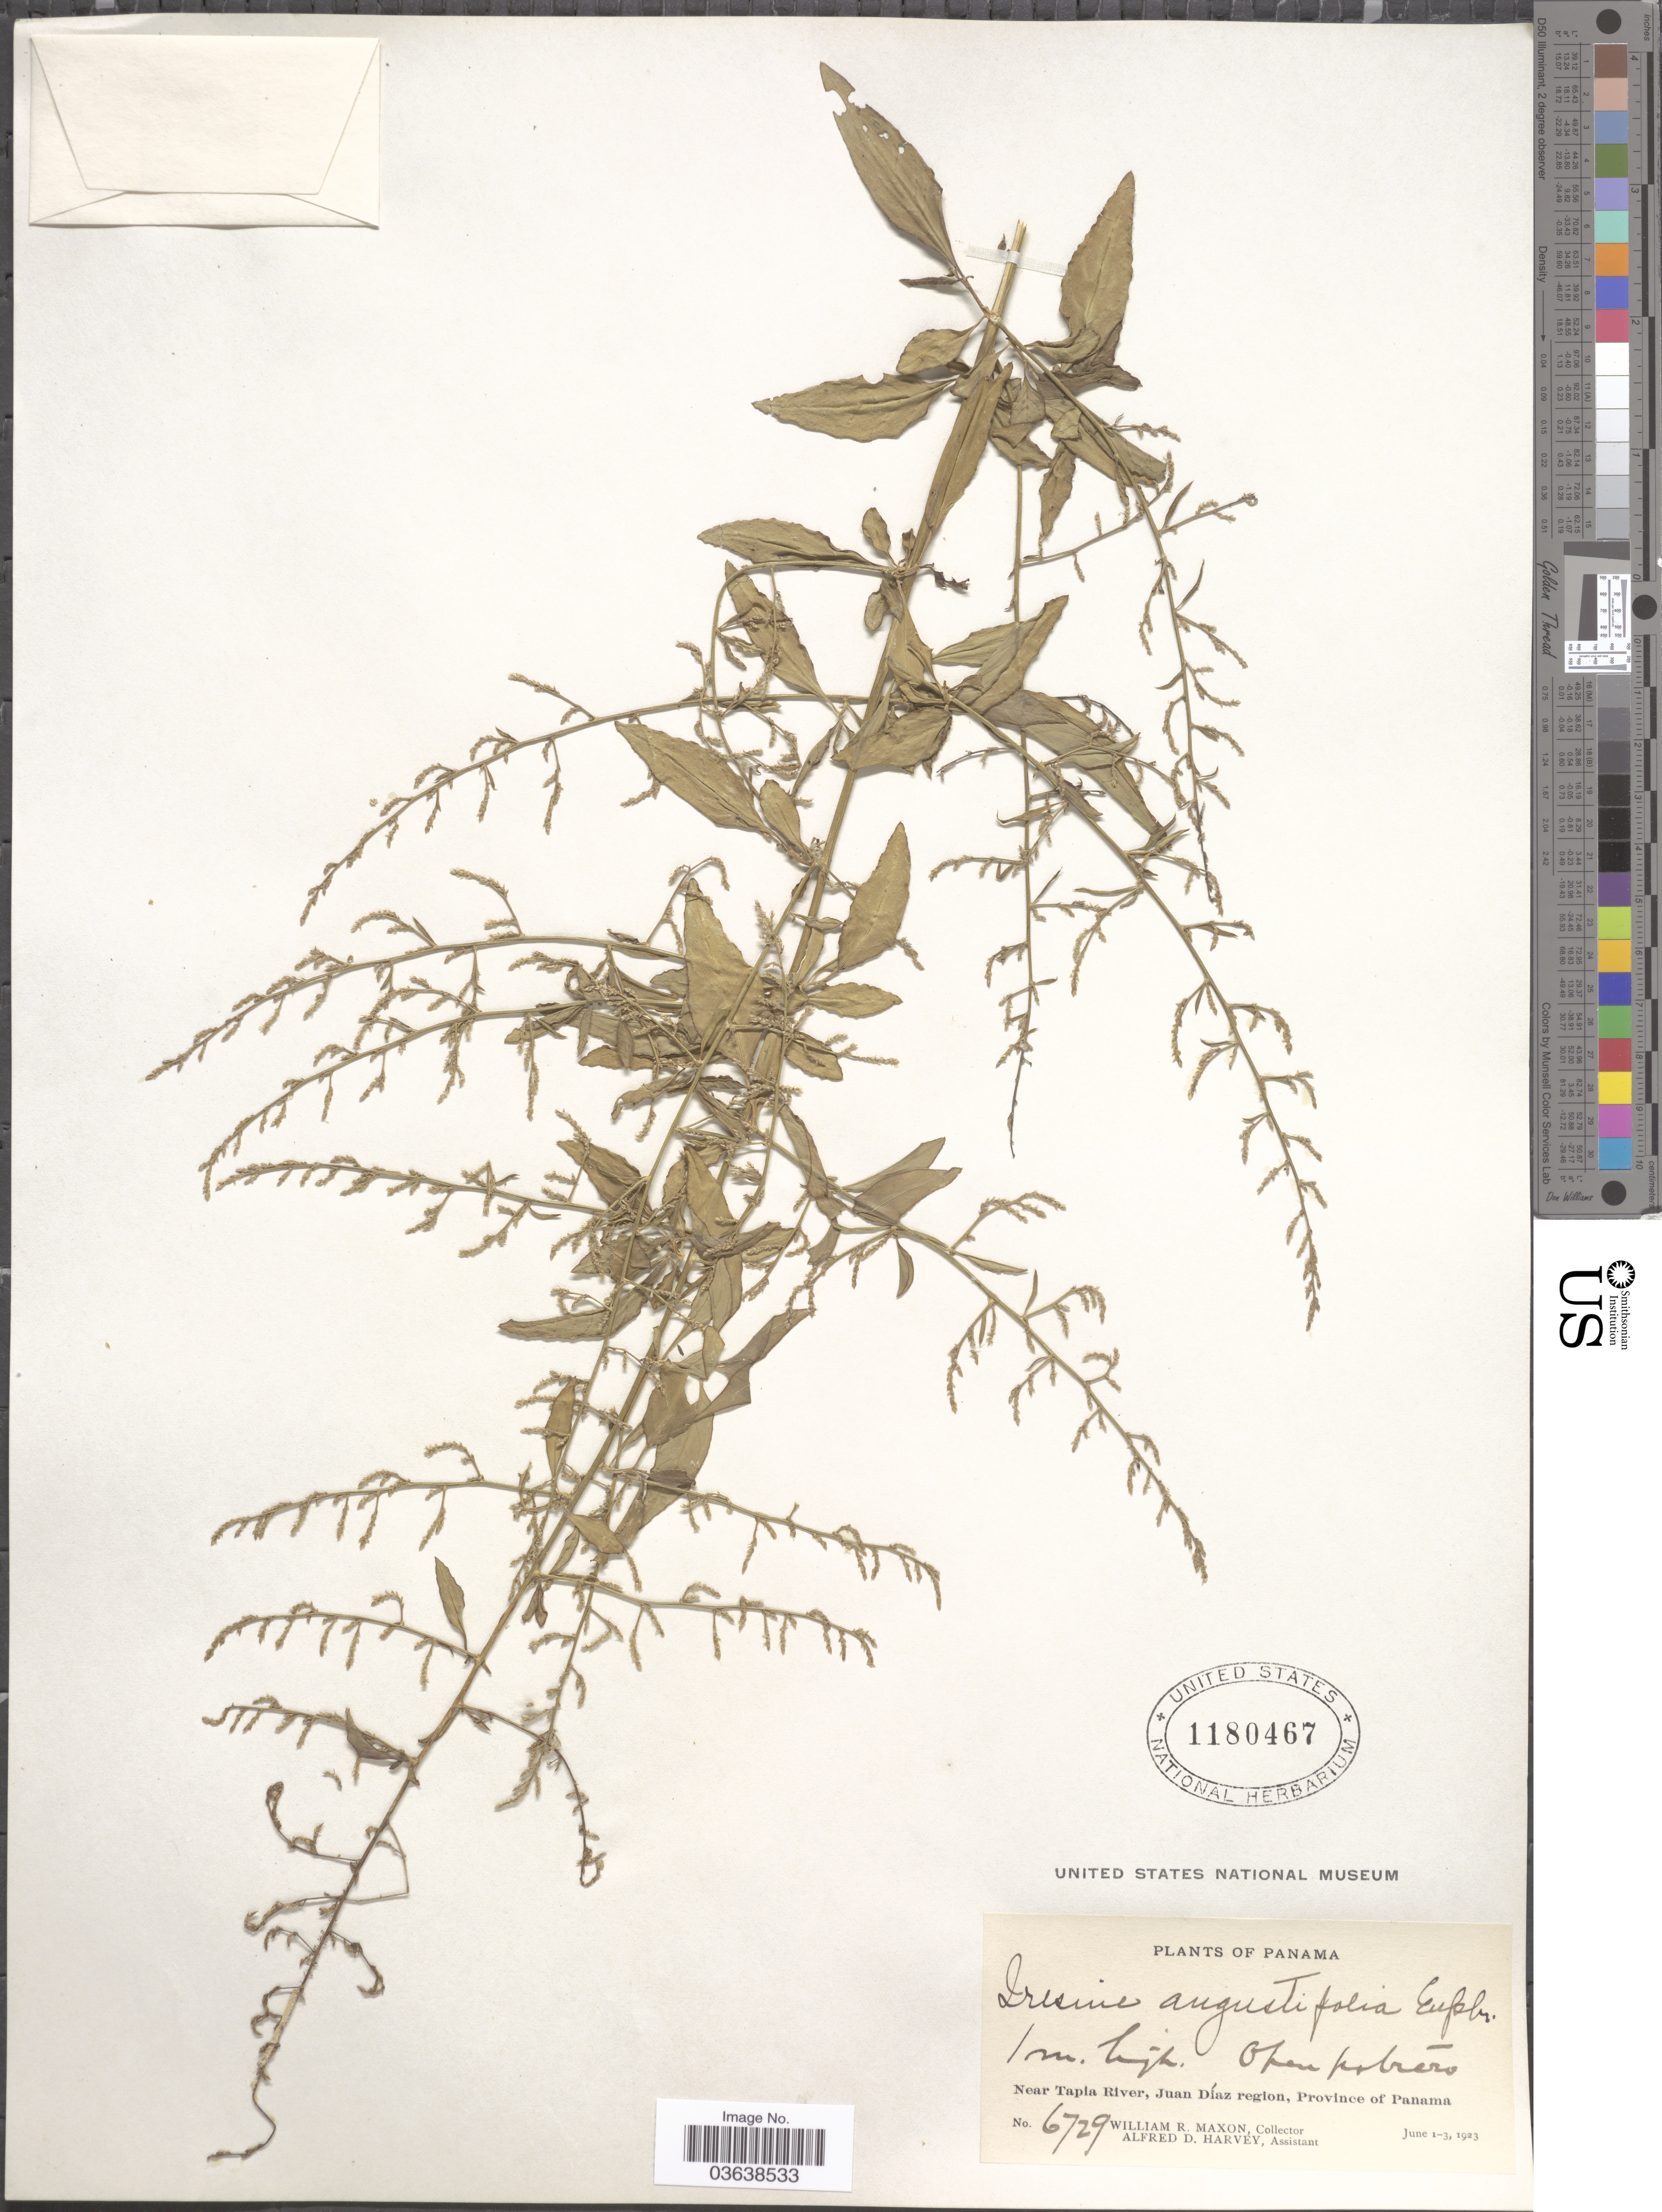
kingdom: Plantae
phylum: Tracheophyta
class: Magnoliopsida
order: Caryophyllales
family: Amaranthaceae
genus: Iresine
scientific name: Iresine angustifolia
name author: Euphrasén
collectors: W. R. Maxon & A. D. Harvey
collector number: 6729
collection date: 1923-06-01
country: Panama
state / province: Panamá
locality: Near Tapia River, Juan Díaz region.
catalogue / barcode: US 1180467